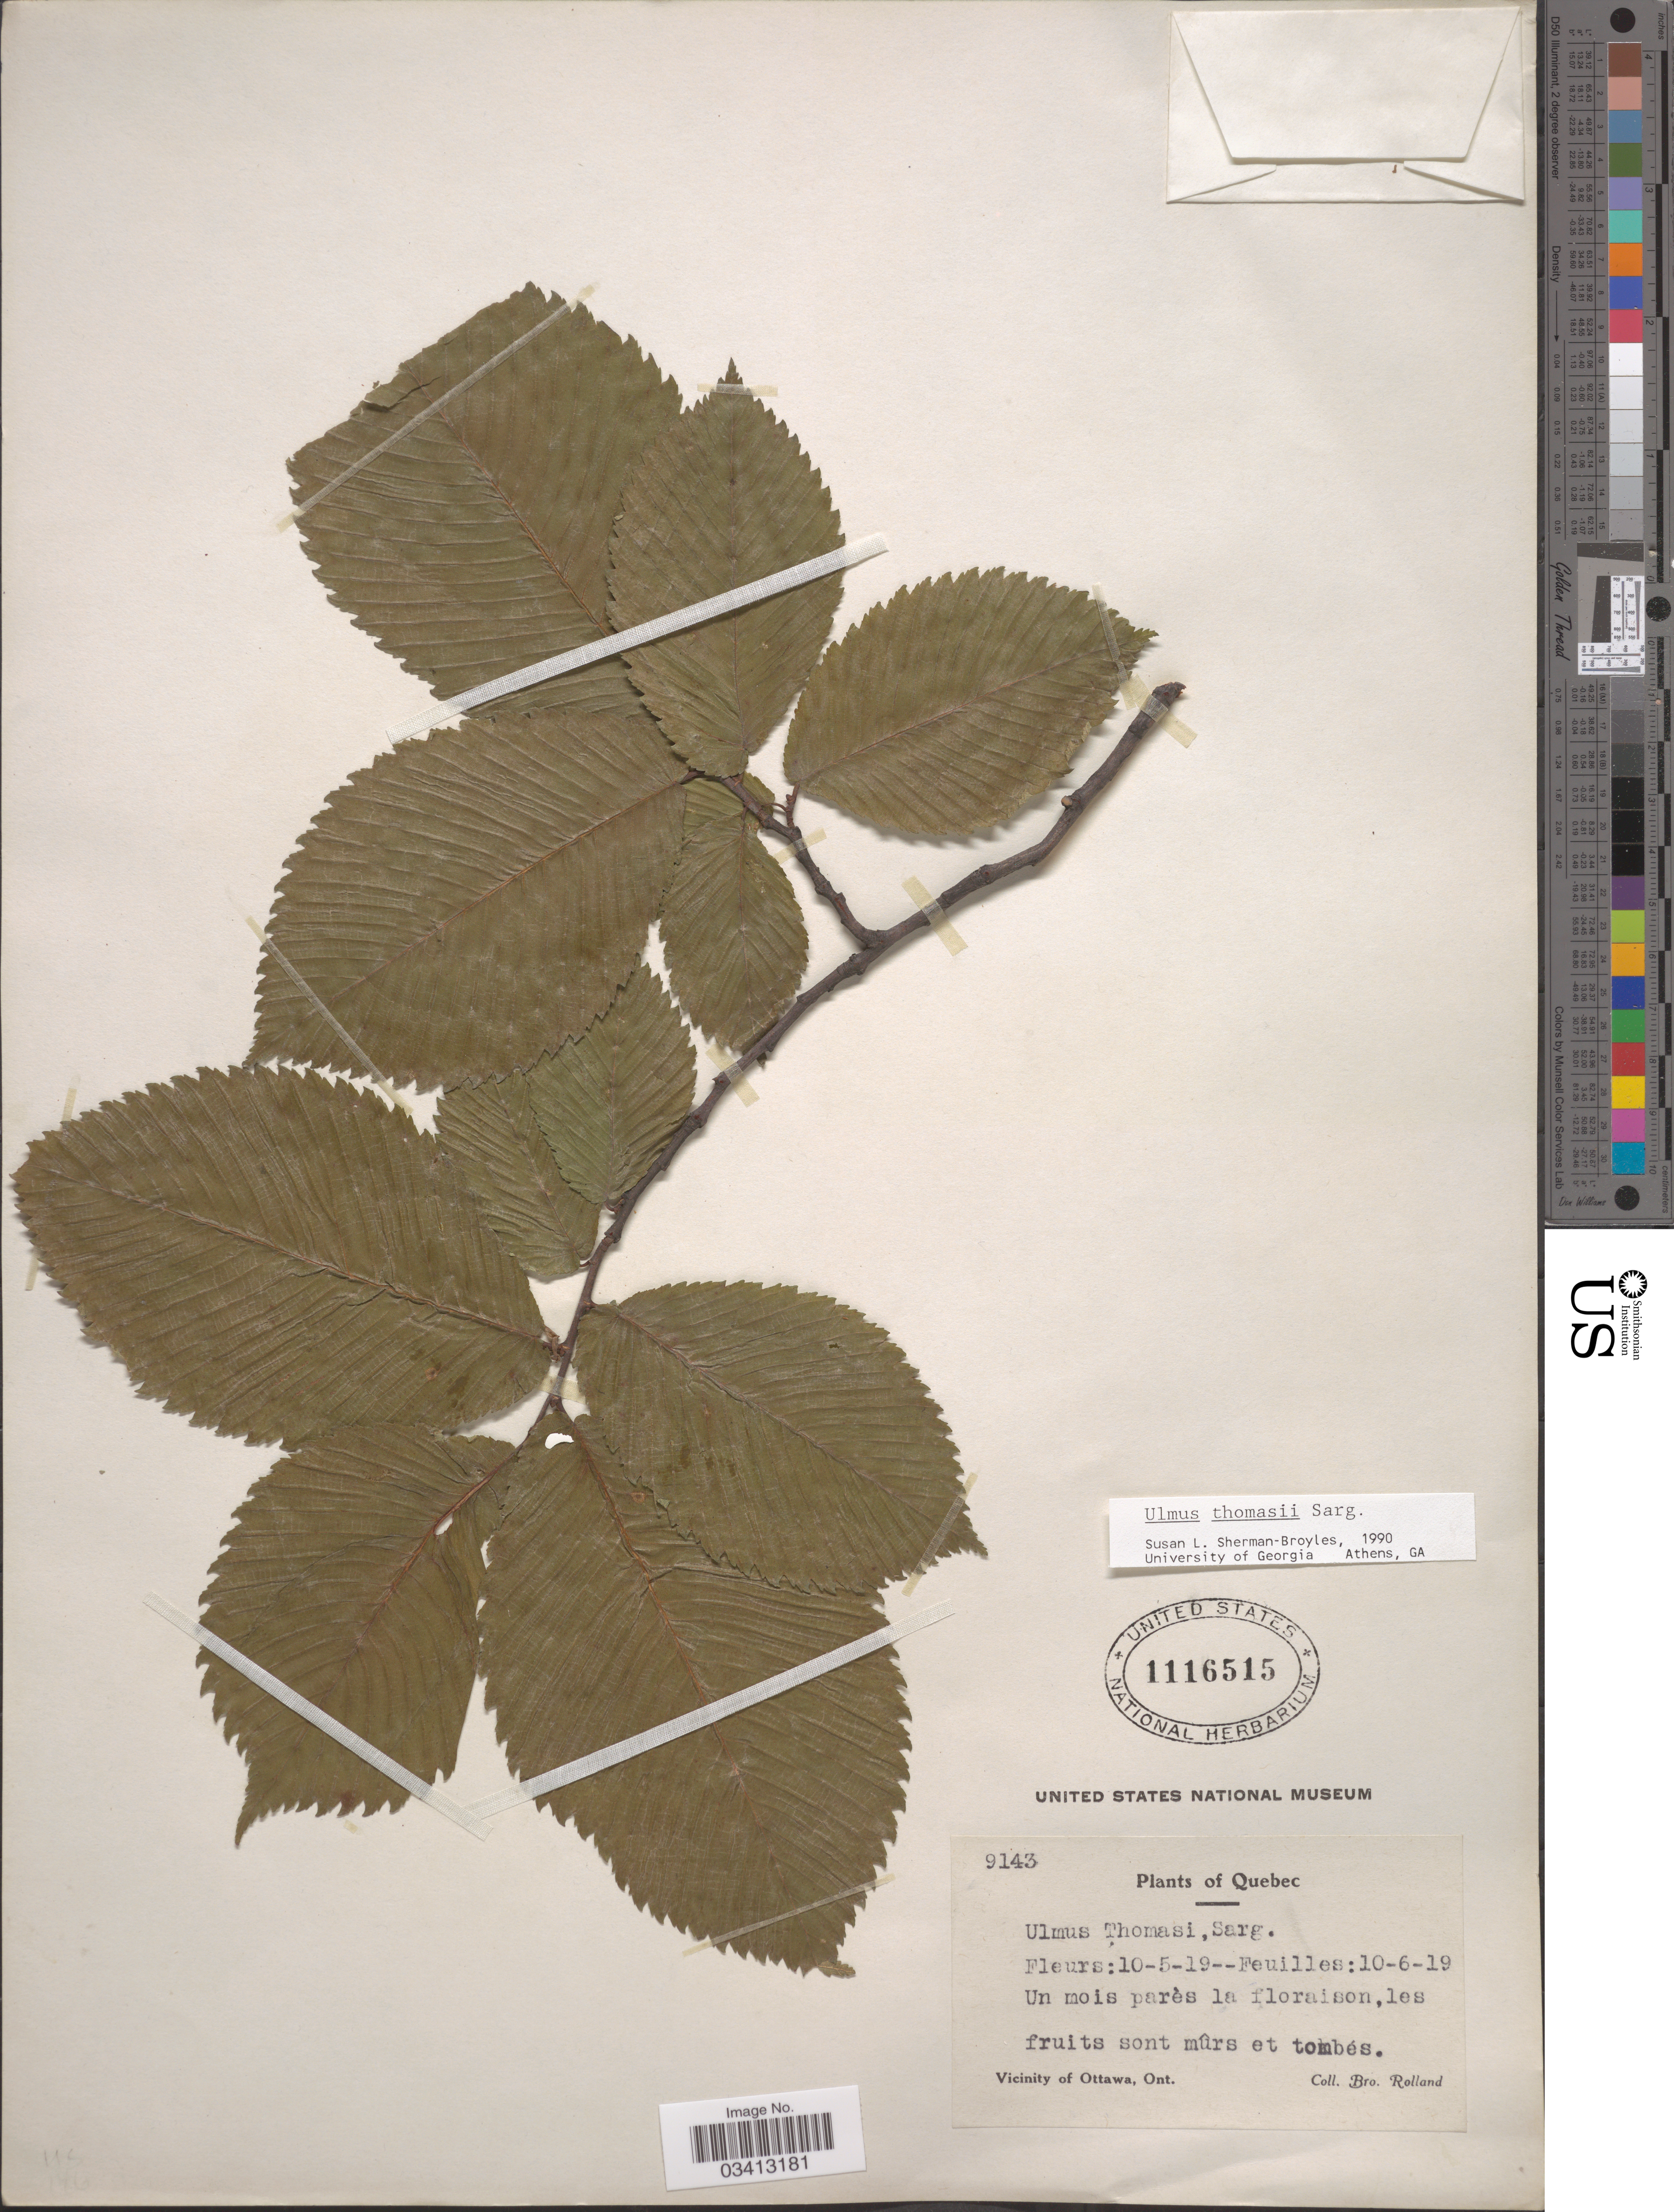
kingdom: Plantae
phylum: Tracheophyta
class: Magnoliopsida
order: Rosales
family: Ulmaceae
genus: Ulmus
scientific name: Ulmus thomasii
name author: Sarg.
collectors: B. Rolland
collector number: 9143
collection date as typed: Transcribed d/m/y: 10/6/19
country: Canada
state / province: Ontario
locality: Vicinity of Ottawa.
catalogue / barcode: US 1116515